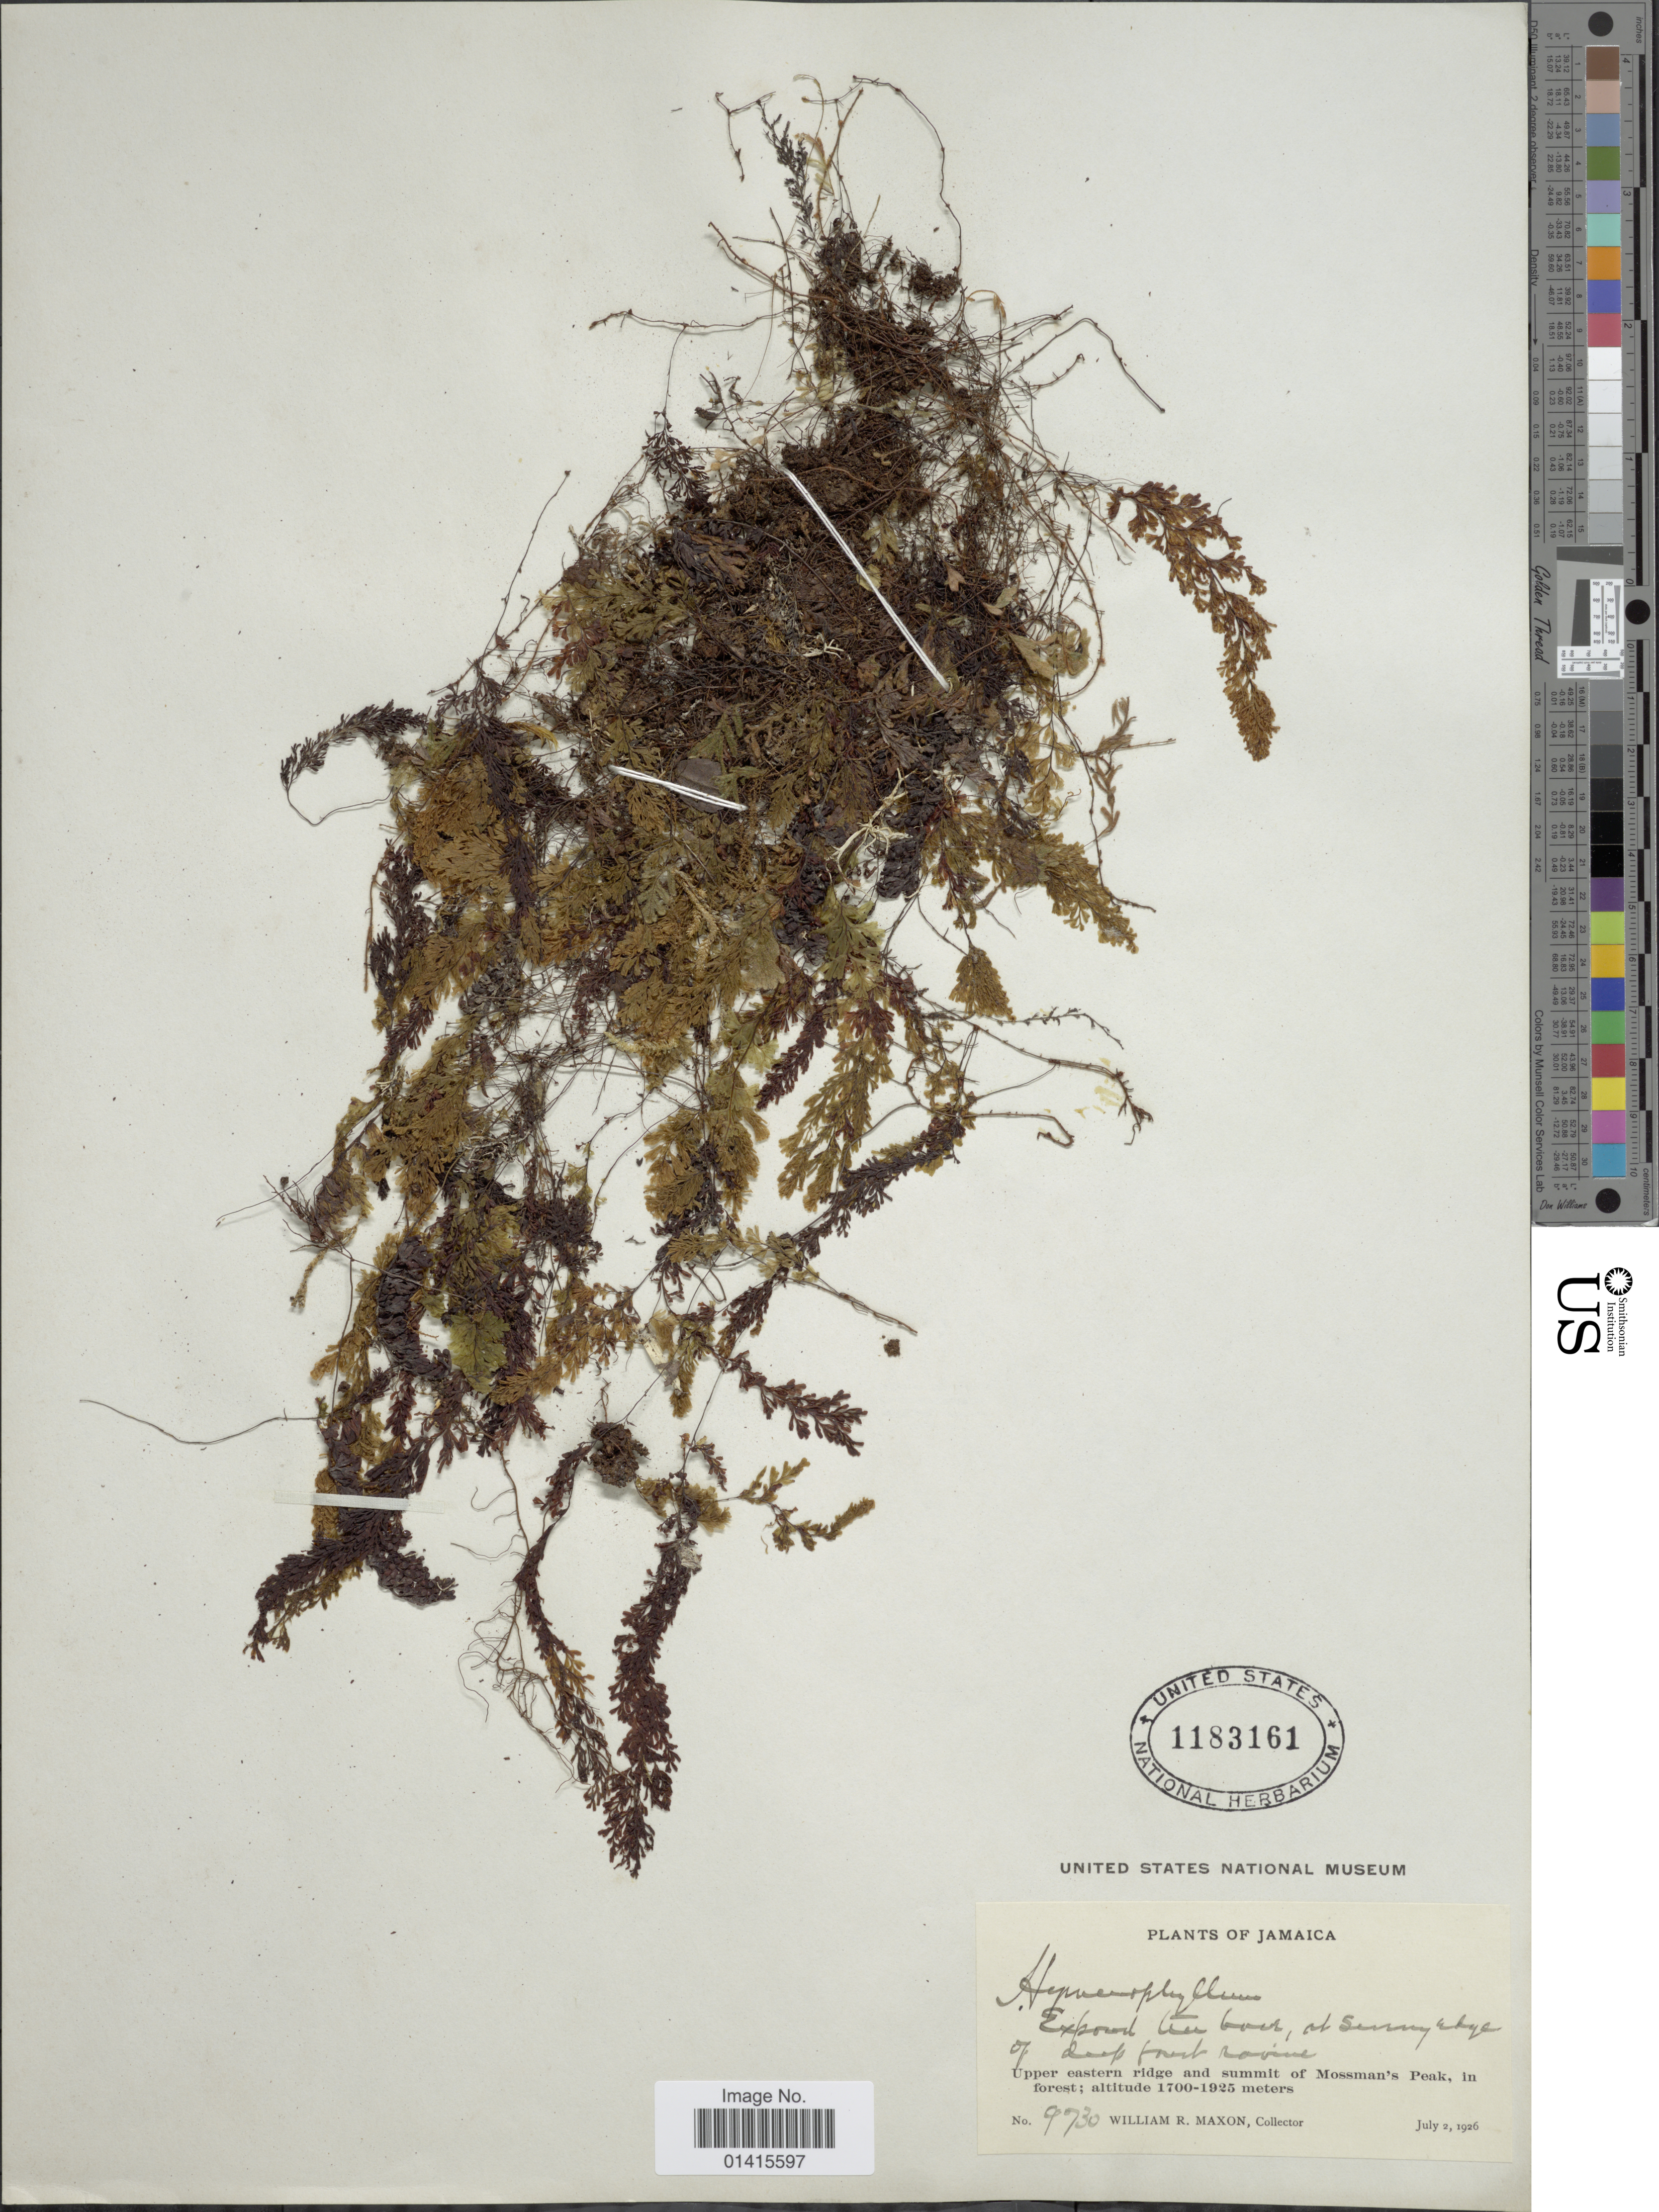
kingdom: Plantae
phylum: Tracheophyta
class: Polypodiopsida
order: Hymenophyllales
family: Hymenophyllaceae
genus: Hymenophyllum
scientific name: Hymenophyllum undulatum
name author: (Sw.) Sw.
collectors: W. R. Maxon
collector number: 9730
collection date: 1926-07-02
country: Jamaica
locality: Upper eastern ridge and summit of Mossman's Peak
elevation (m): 1700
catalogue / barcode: US 1183161